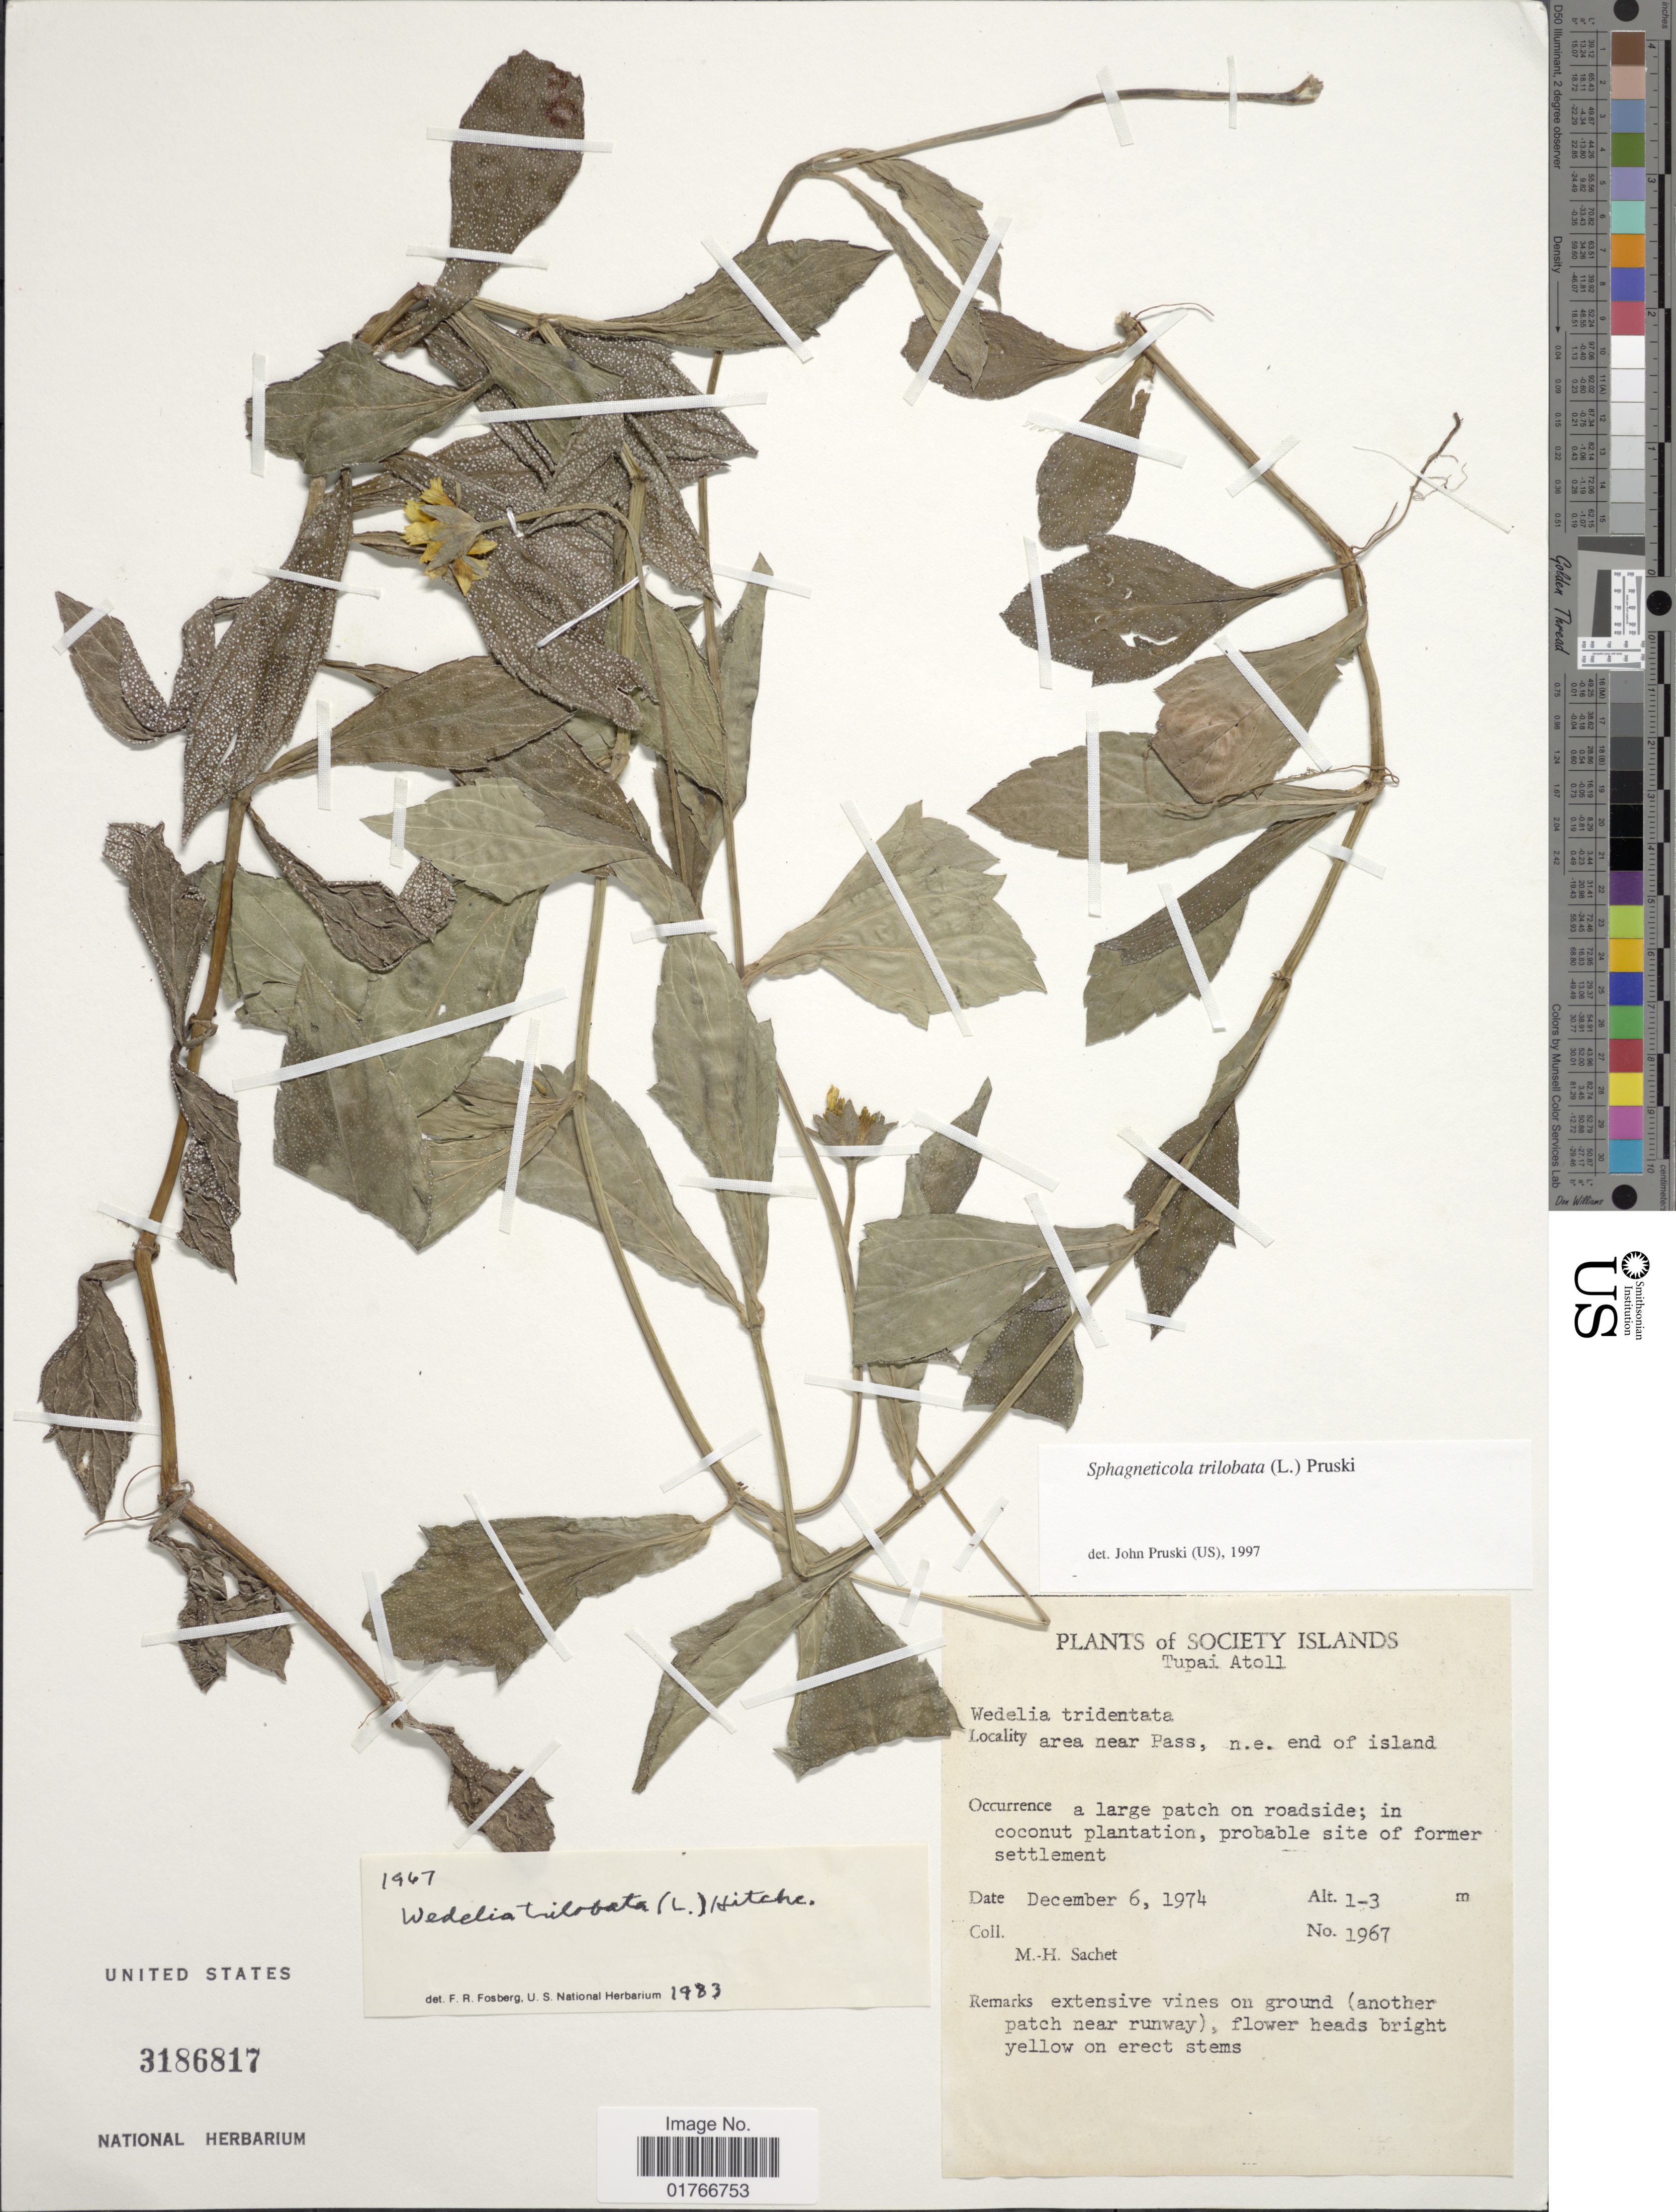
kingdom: Plantae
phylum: Tracheophyta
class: Magnoliopsida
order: Asterales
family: Asteraceae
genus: Sphagneticola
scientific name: Sphagneticola trilobata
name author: (L.) Pruski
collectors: M.-H. Sachet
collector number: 1967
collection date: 1974-12-06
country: French Polynesia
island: Tupai Atoll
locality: Society Islands, Tupai Atoll, area near Pass, n. e. end of island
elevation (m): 1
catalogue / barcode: US 3186817